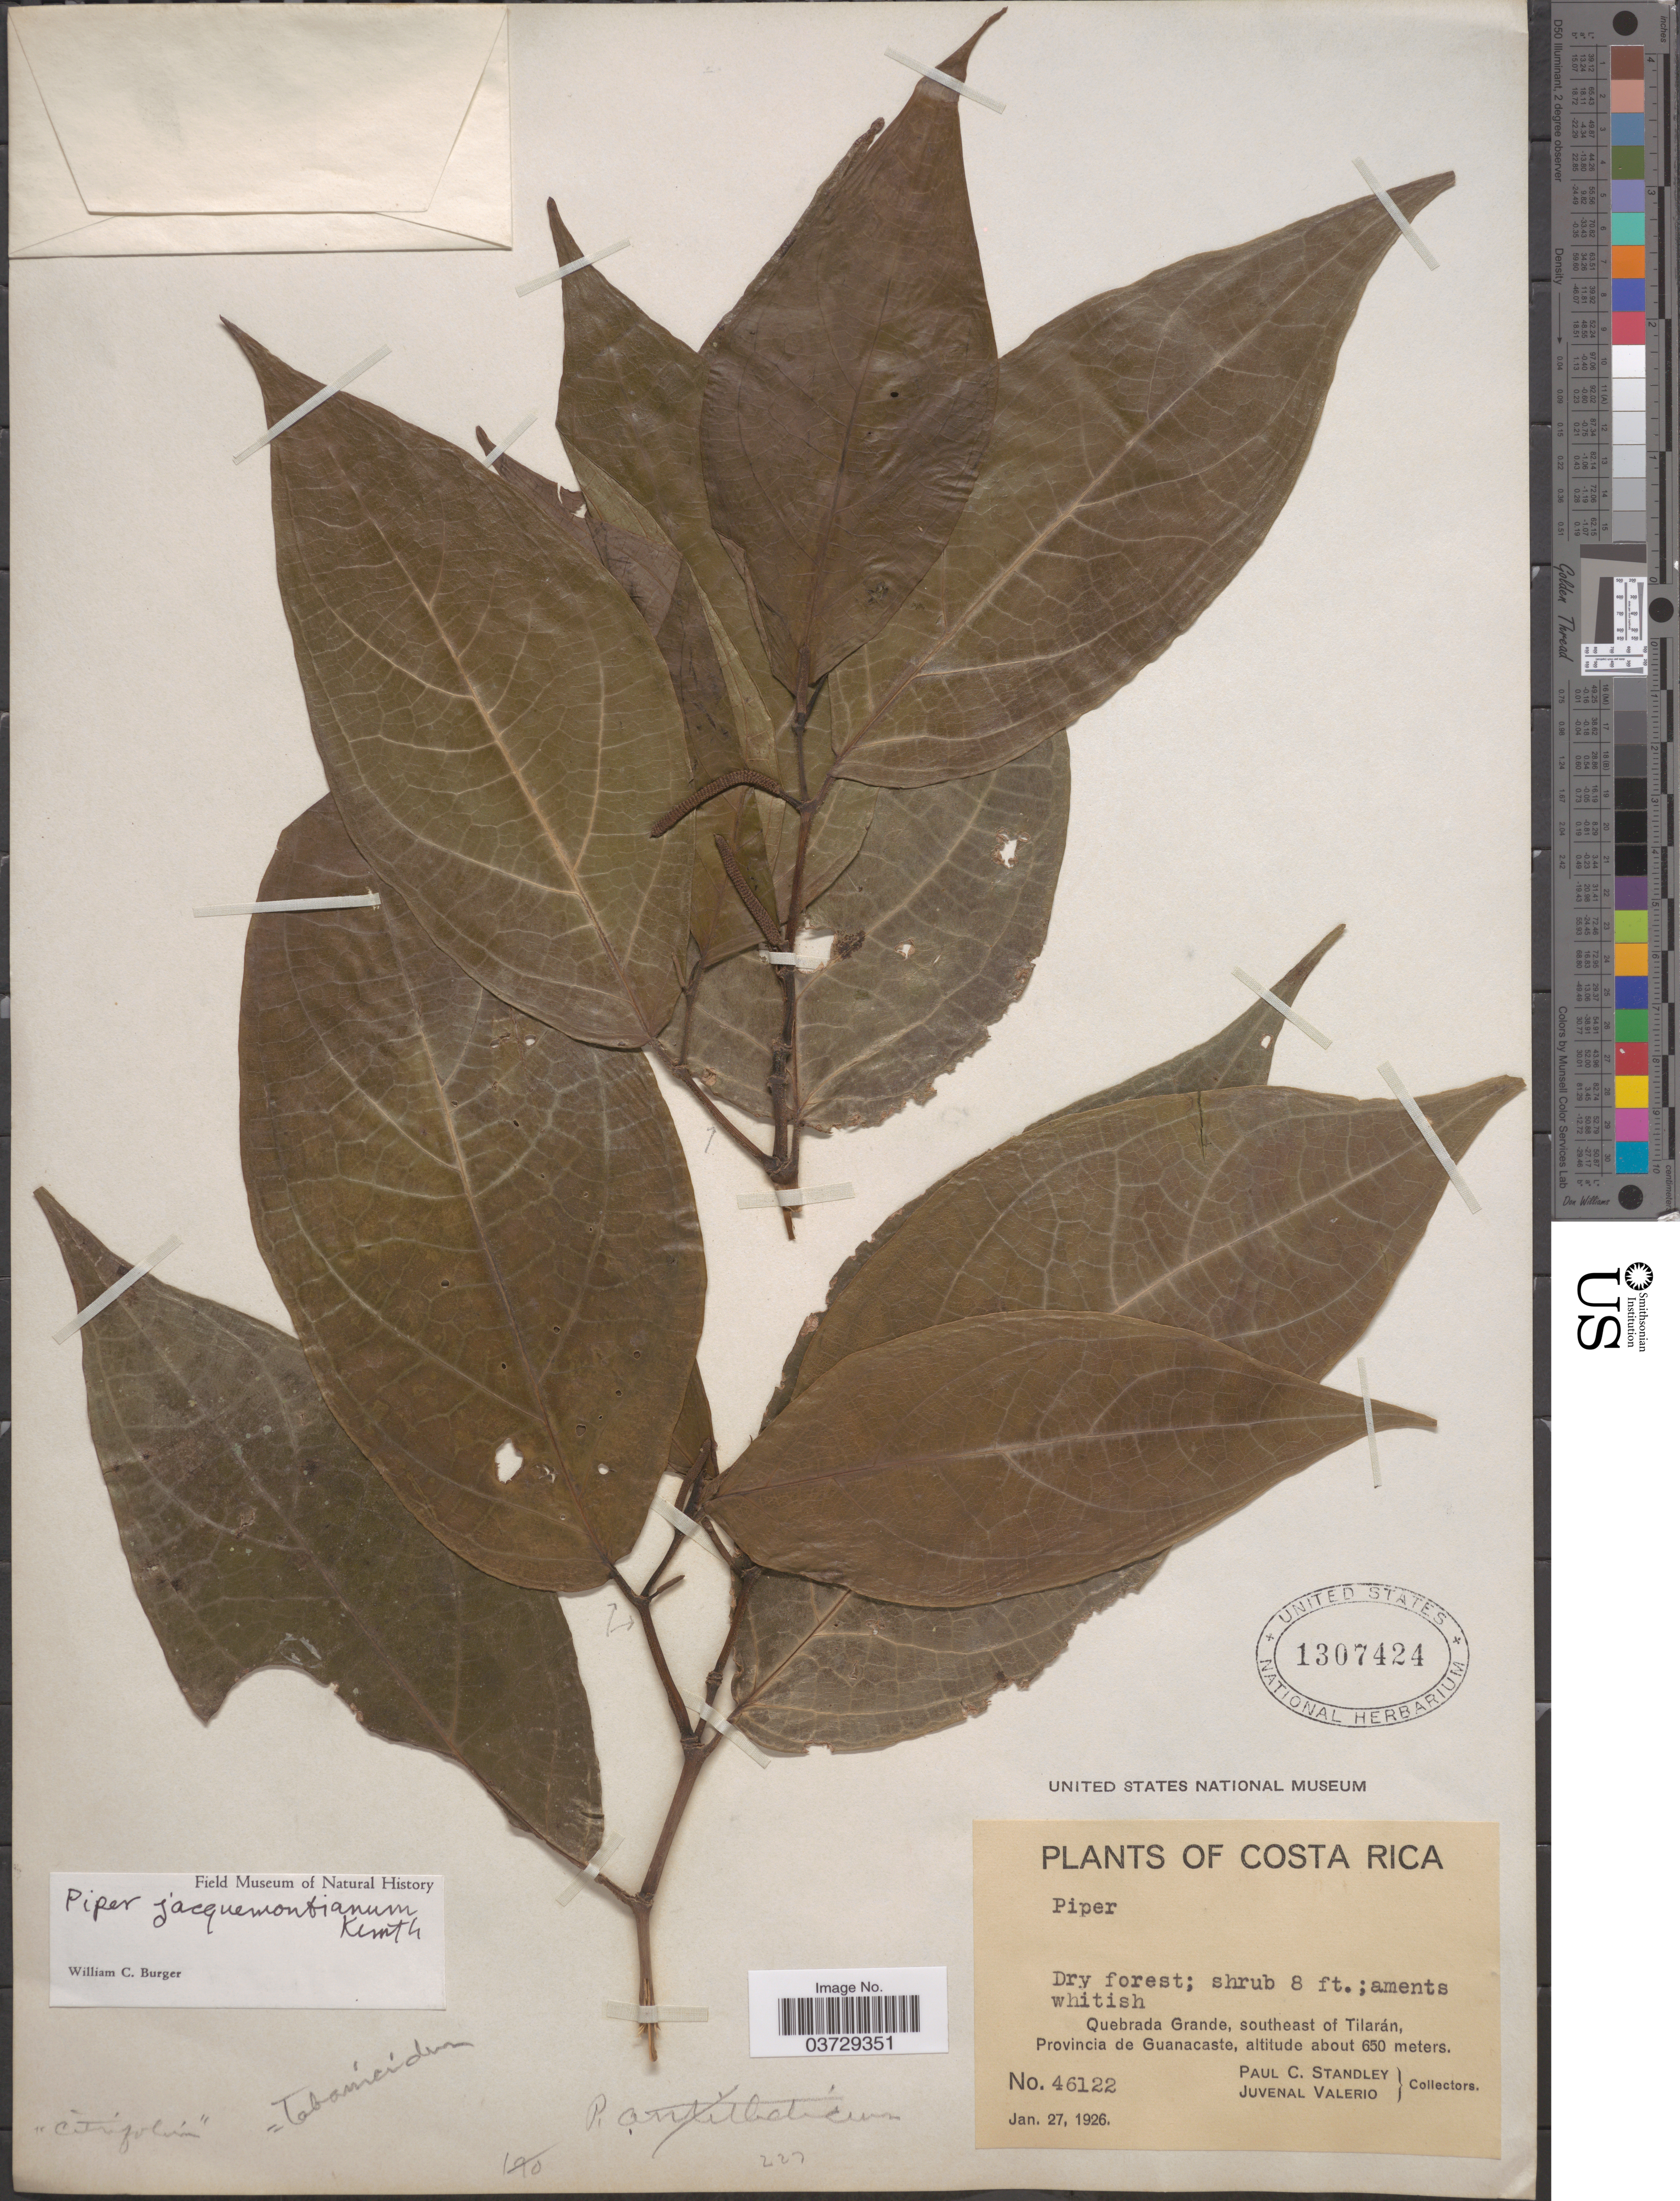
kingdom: Plantae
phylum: Tracheophyta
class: Magnoliopsida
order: Piperales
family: Piperaceae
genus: Piper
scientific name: Piper jacquemontianum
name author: Kunth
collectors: P. C. Standley & J. Valerio R.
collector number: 46122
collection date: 1926-01-27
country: Costa Rica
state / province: Guanacaste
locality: Quebrada Grande, southeast of Tilarán.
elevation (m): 650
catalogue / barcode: US 1307424